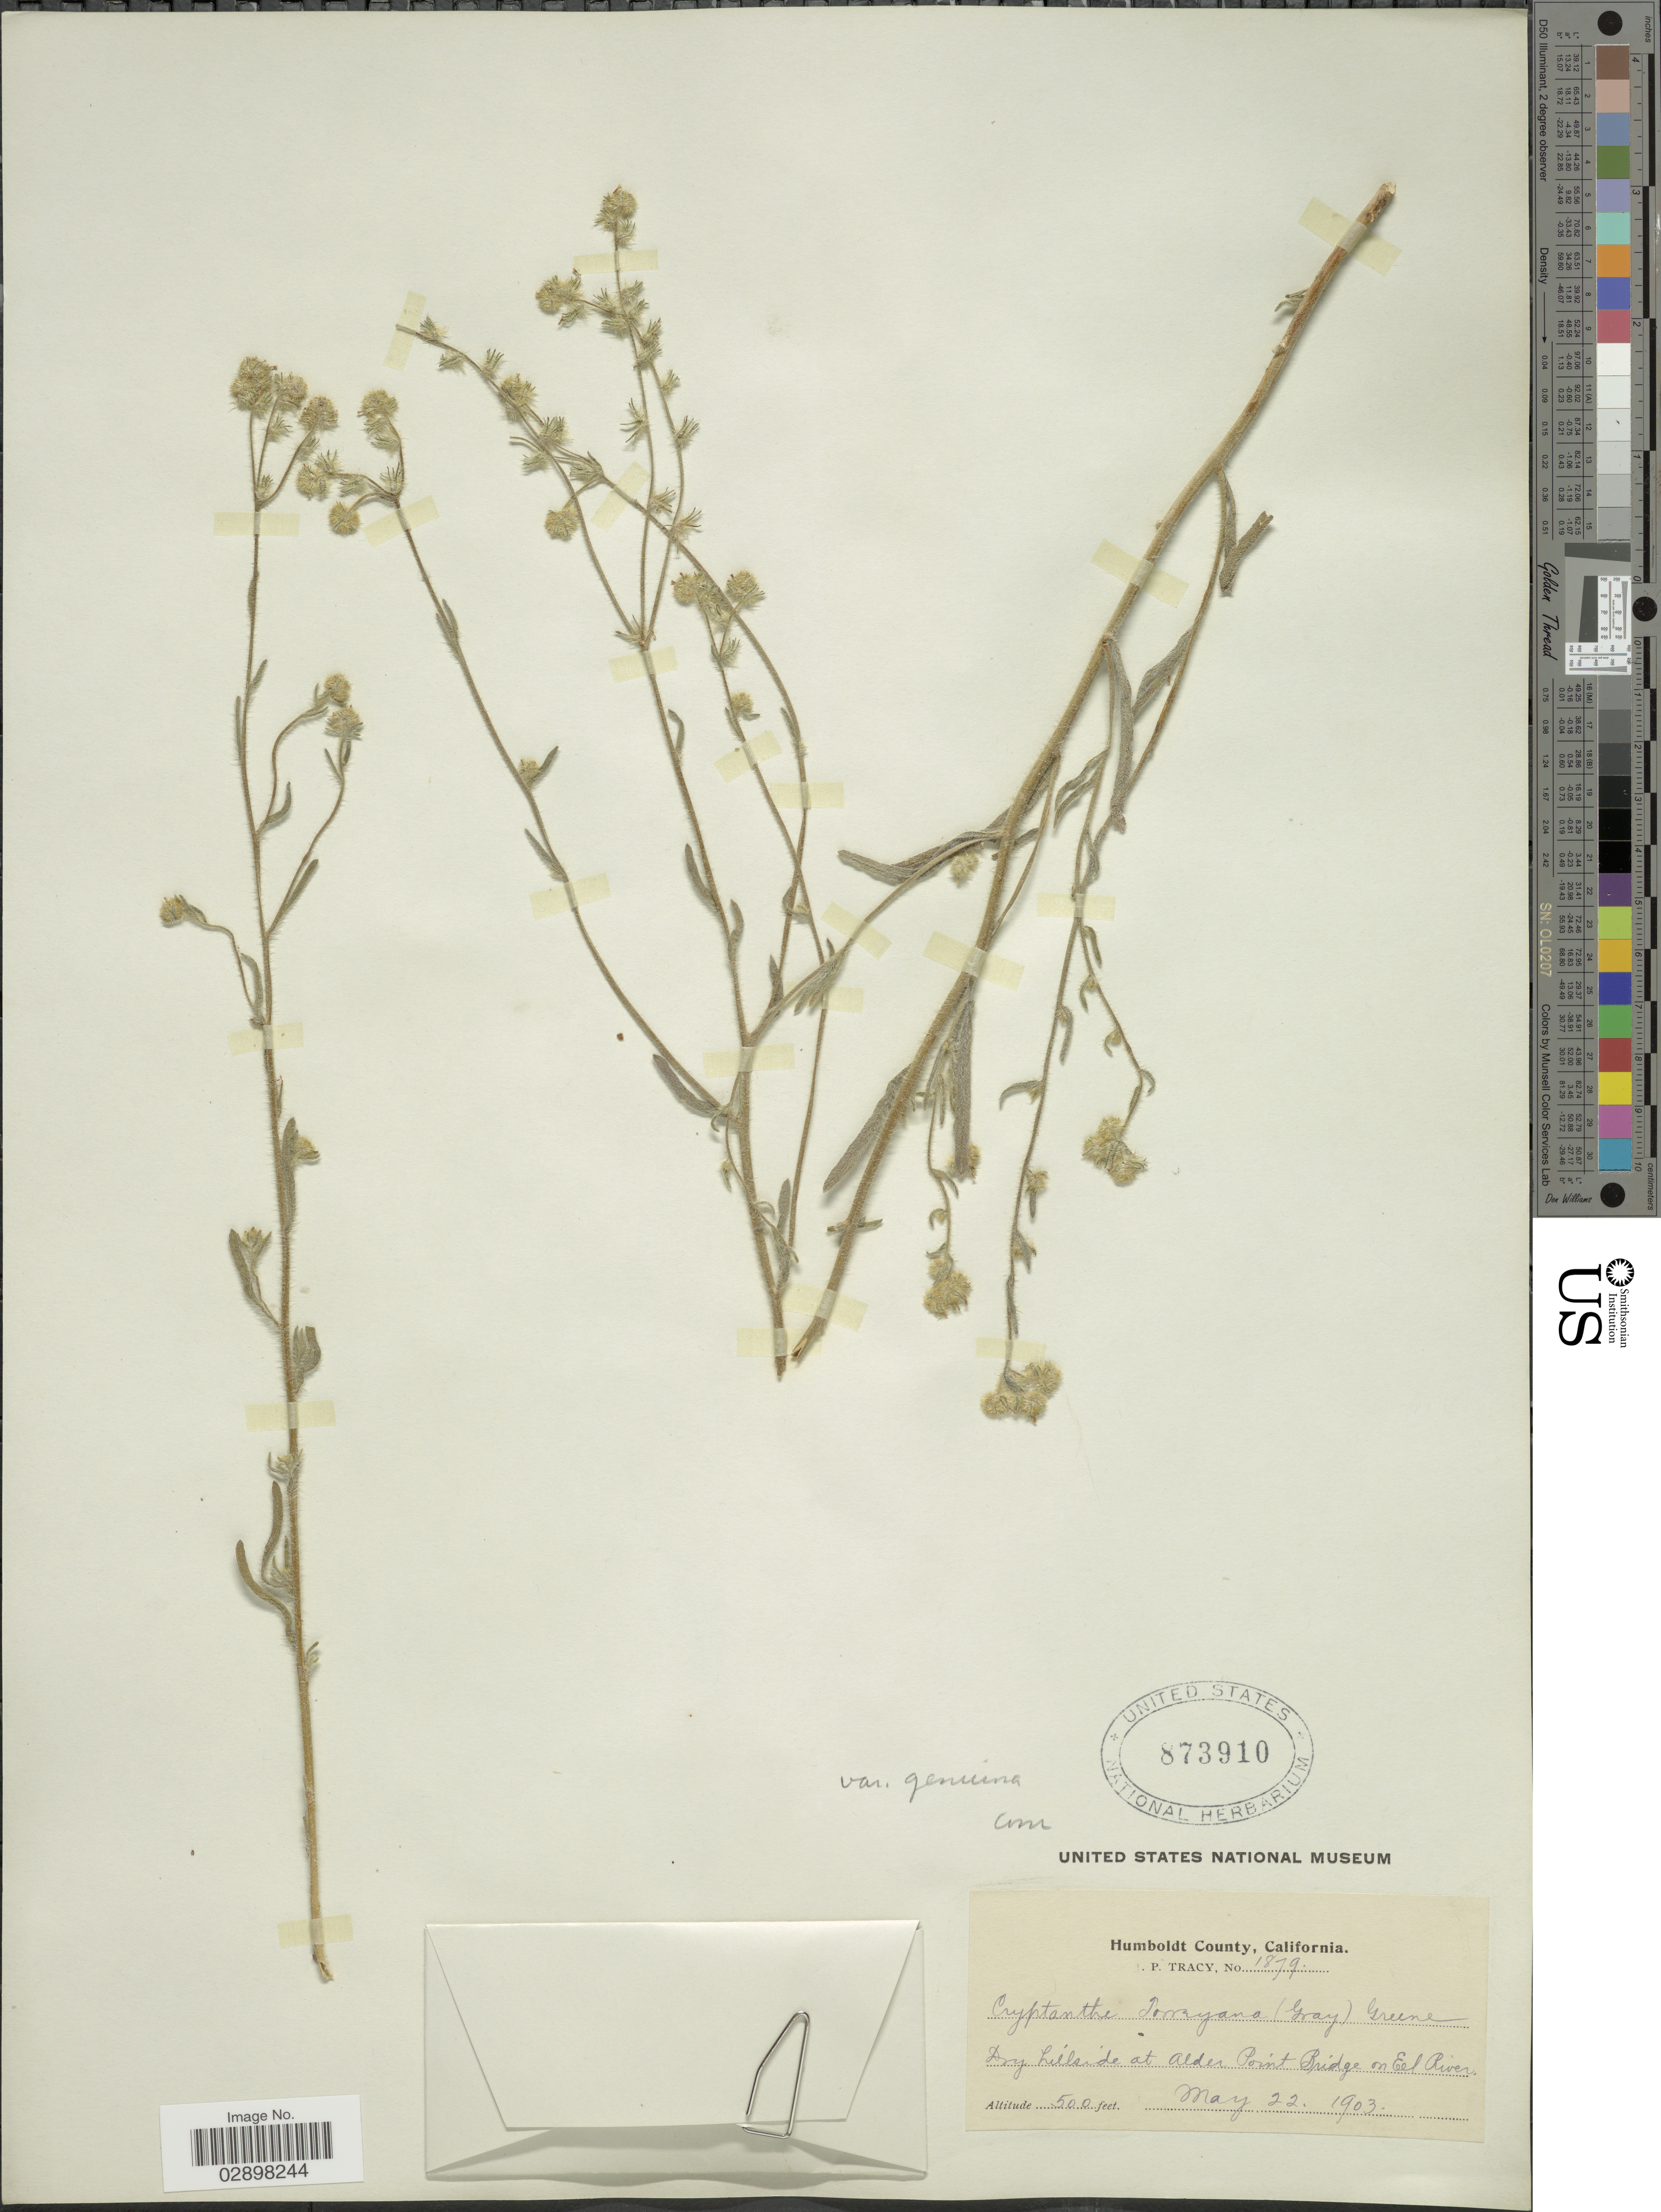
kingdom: Plantae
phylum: Tracheophyta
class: Magnoliopsida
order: Boraginales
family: Boraginaceae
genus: Cryptantha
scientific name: Cryptantha torreyana var. genuina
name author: I.M. Johnst.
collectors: J. Tracy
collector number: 1879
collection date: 1903-05-22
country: United States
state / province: California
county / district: Humboldt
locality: Humboldt County, Dry hillside at Alder Point Bridge on Eel River.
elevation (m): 152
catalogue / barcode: US 873910